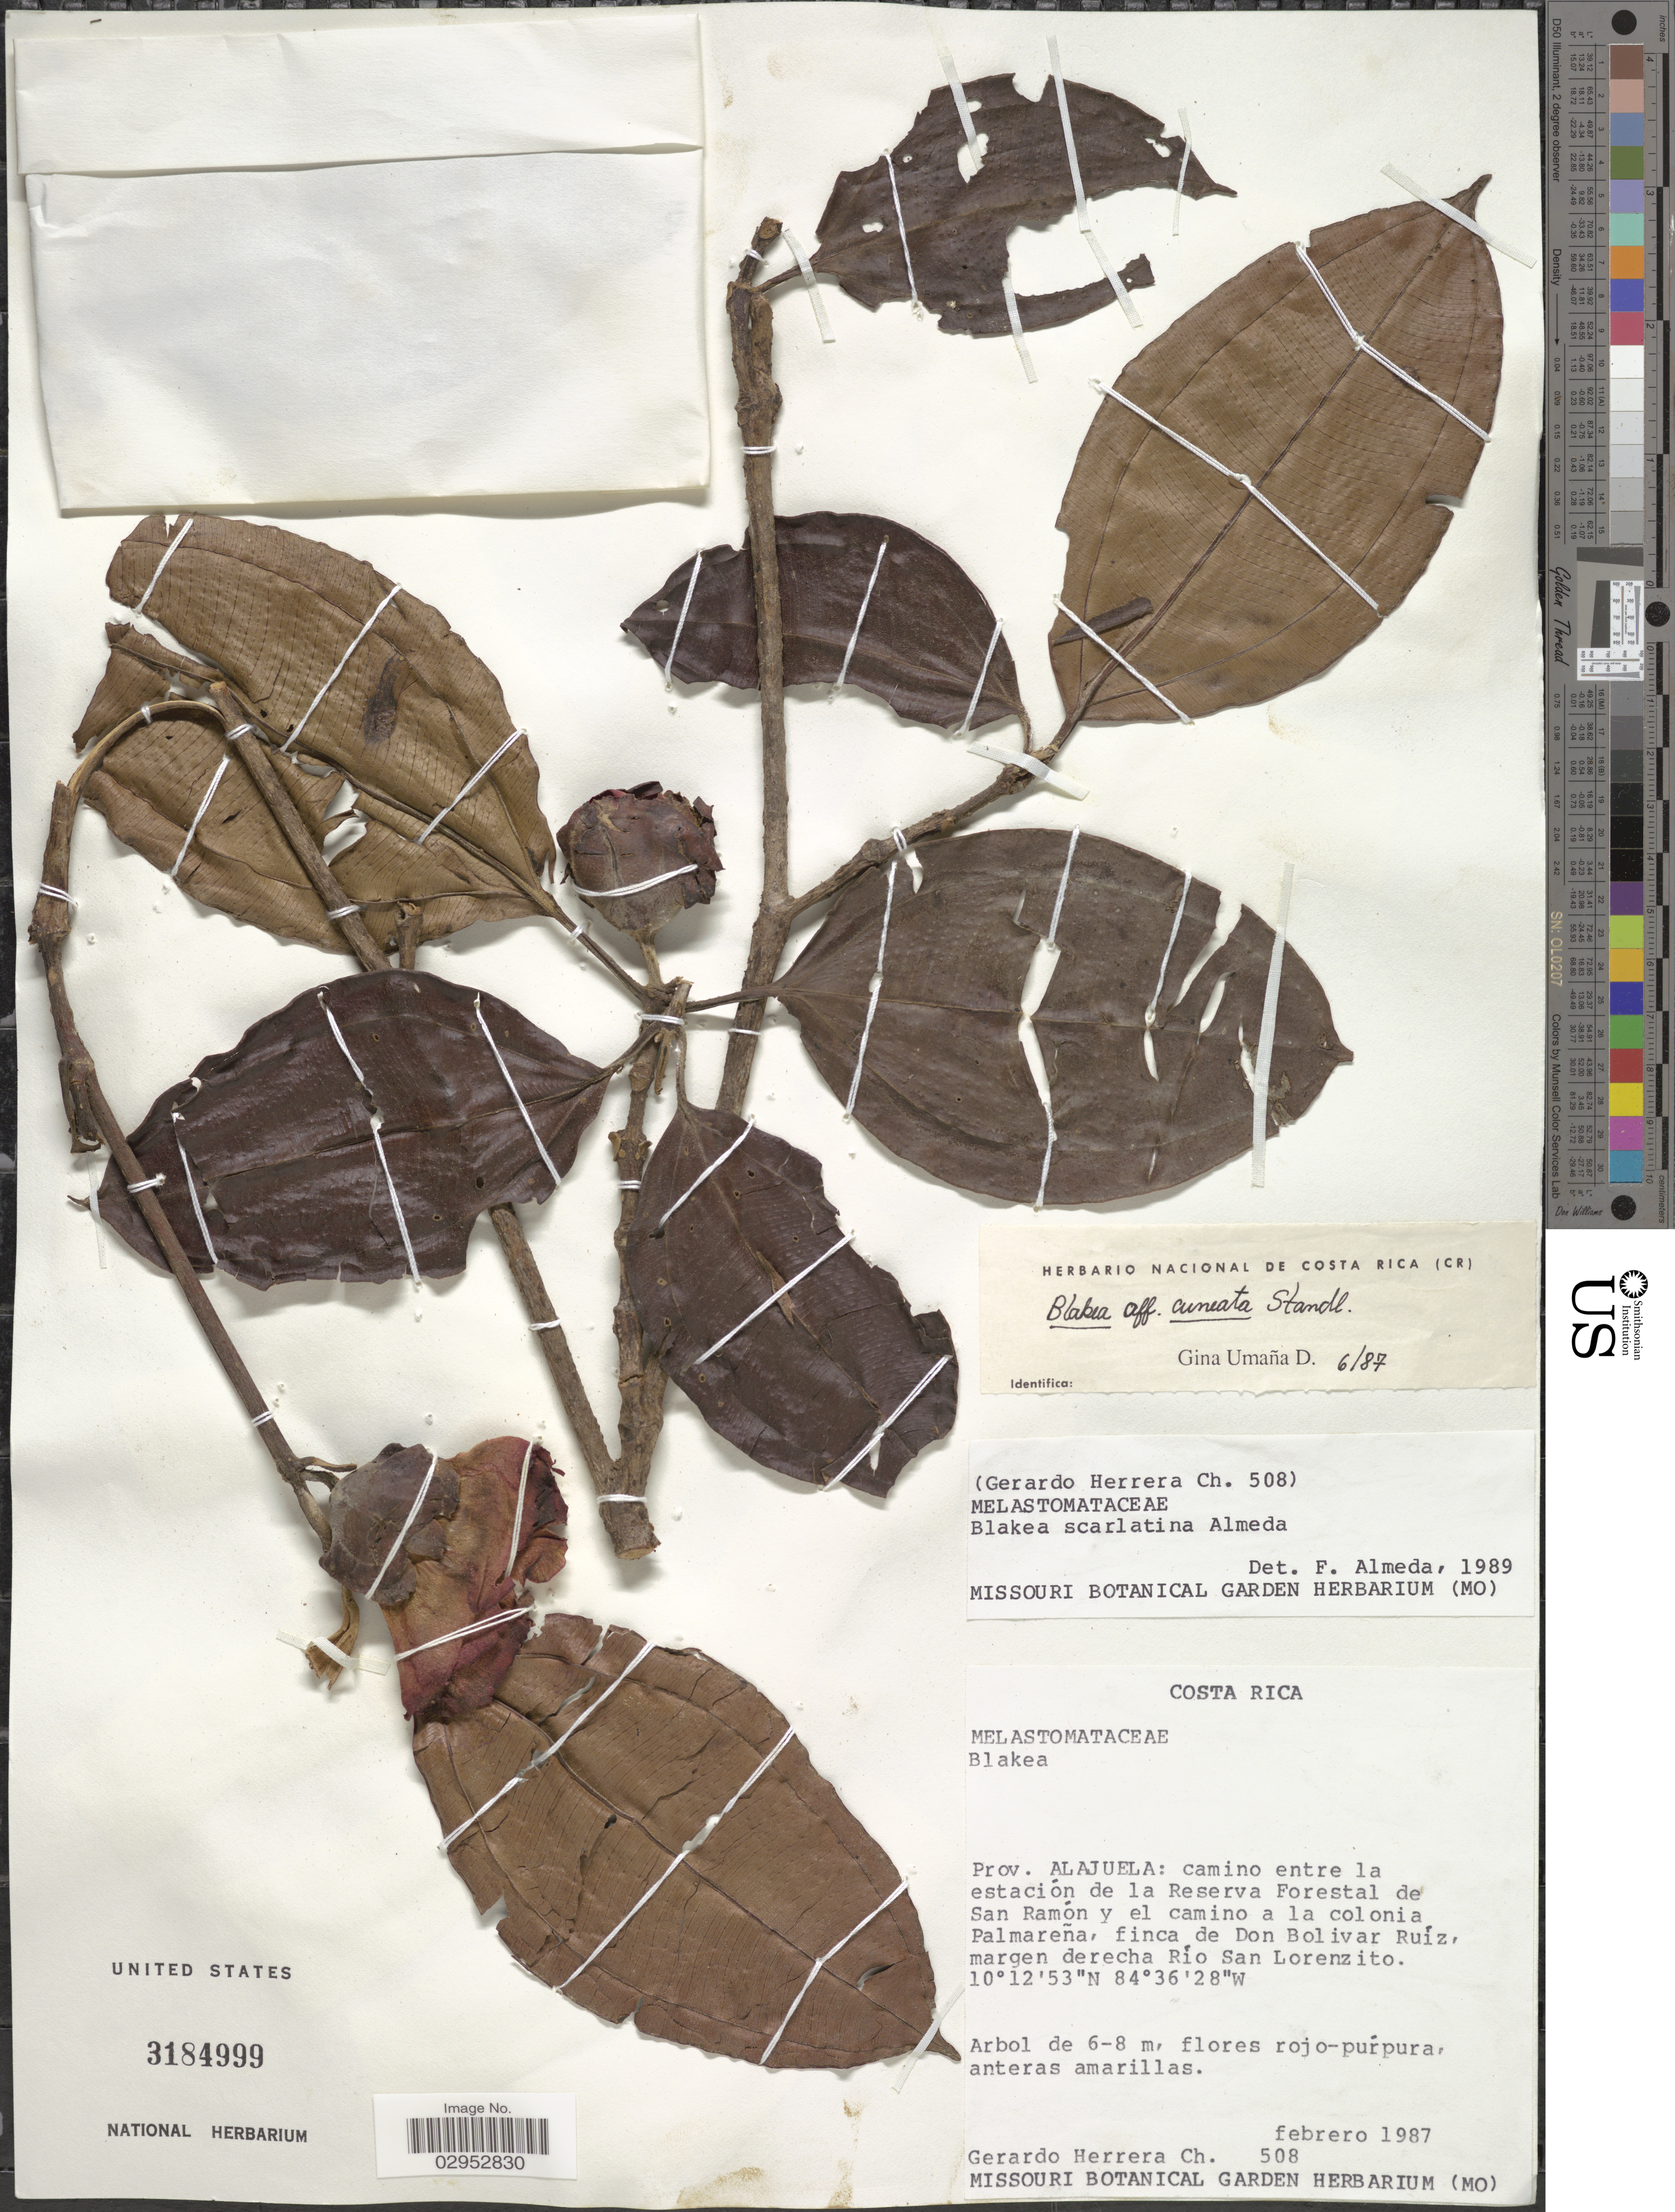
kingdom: Plantae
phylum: Tracheophyta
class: Magnoliopsida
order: Myrtales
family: Melastomataceae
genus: Blakea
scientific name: Blakea scarlatina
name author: Almeda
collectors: G. Herrera Ch.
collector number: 508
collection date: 1987-02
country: Costa Rica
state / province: Alajuela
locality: Prov. Alajuela: camino entre la estación de la Reserva Forestal de San Ramón y el camino a la colonia Palmareña, finca de Don Bolivar Ruíz, margen derecha Río San Lorenzito.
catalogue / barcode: US 3184999